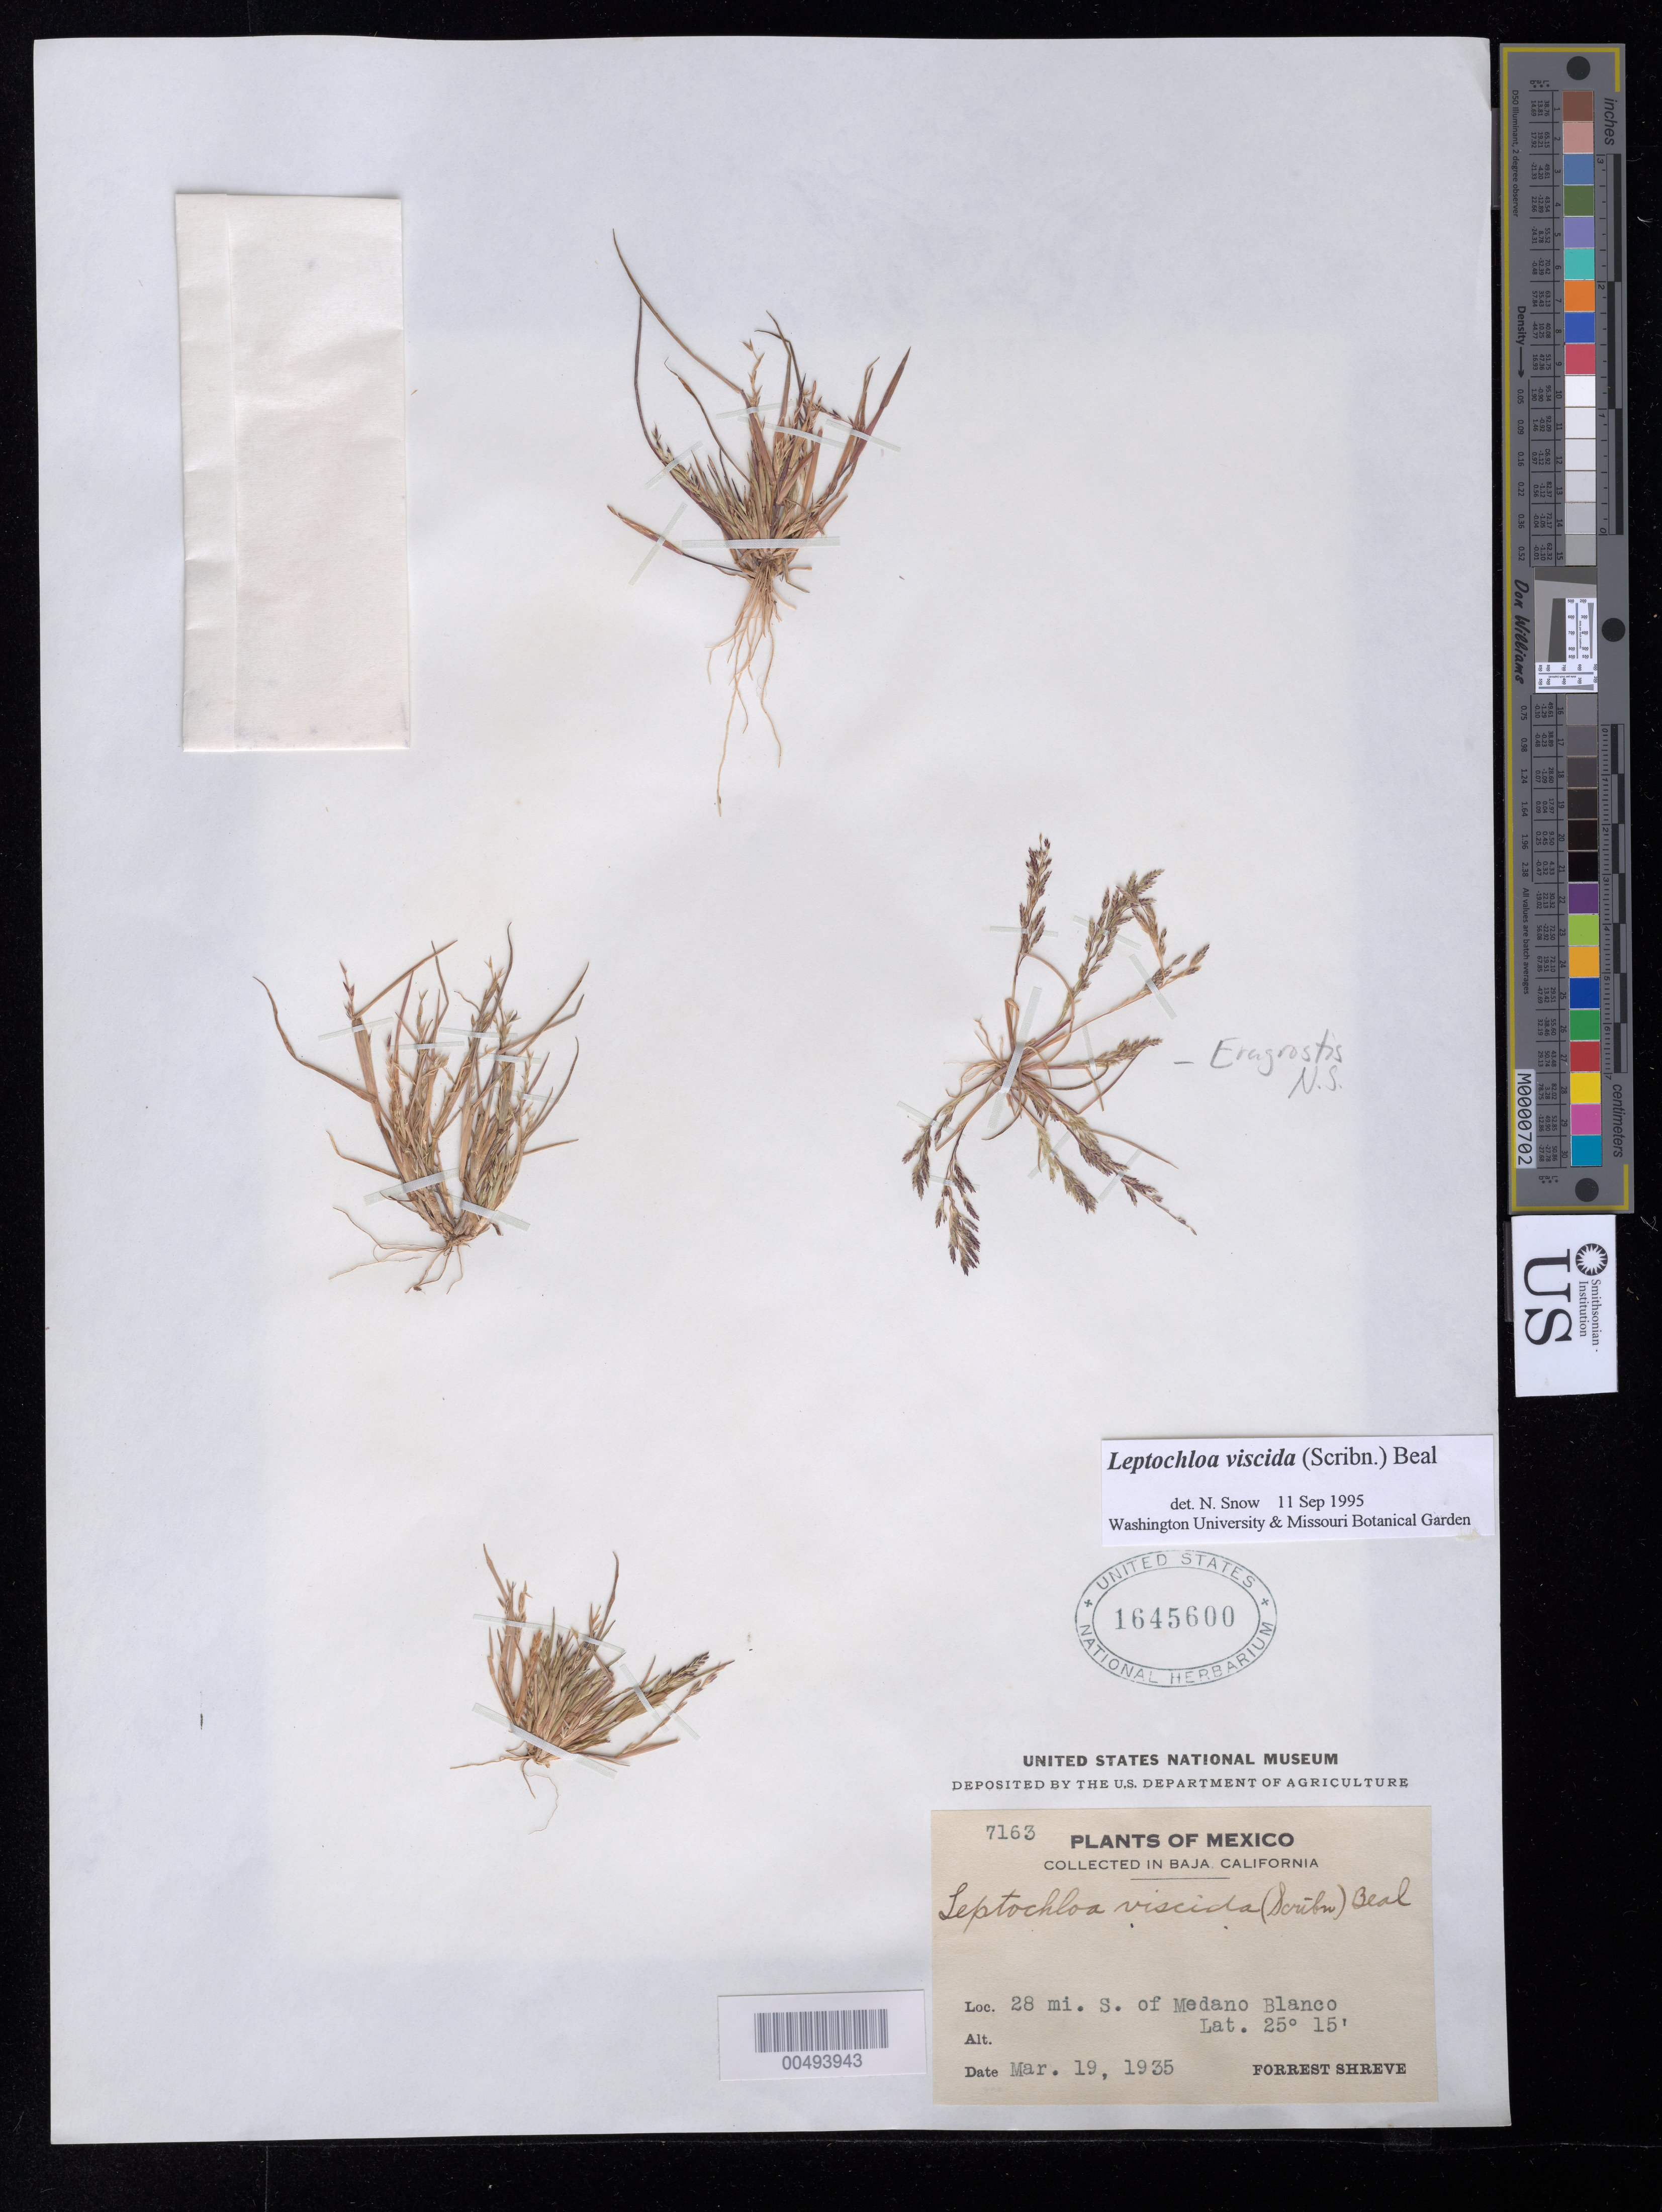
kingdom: Plantae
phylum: Tracheophyta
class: Liliopsida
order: Poales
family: Poaceae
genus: Leptochloa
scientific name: Leptochloa viscida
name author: (Scribn.) W.J. Beal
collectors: F. Shreve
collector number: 7163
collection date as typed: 19 Mar 1935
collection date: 1935-03-19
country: Mexico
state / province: Baja California Sur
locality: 28 mi S of Medano Blanco (lat/long recorded as: lat=25:15:0:N long=:::W)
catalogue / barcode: US 1645600